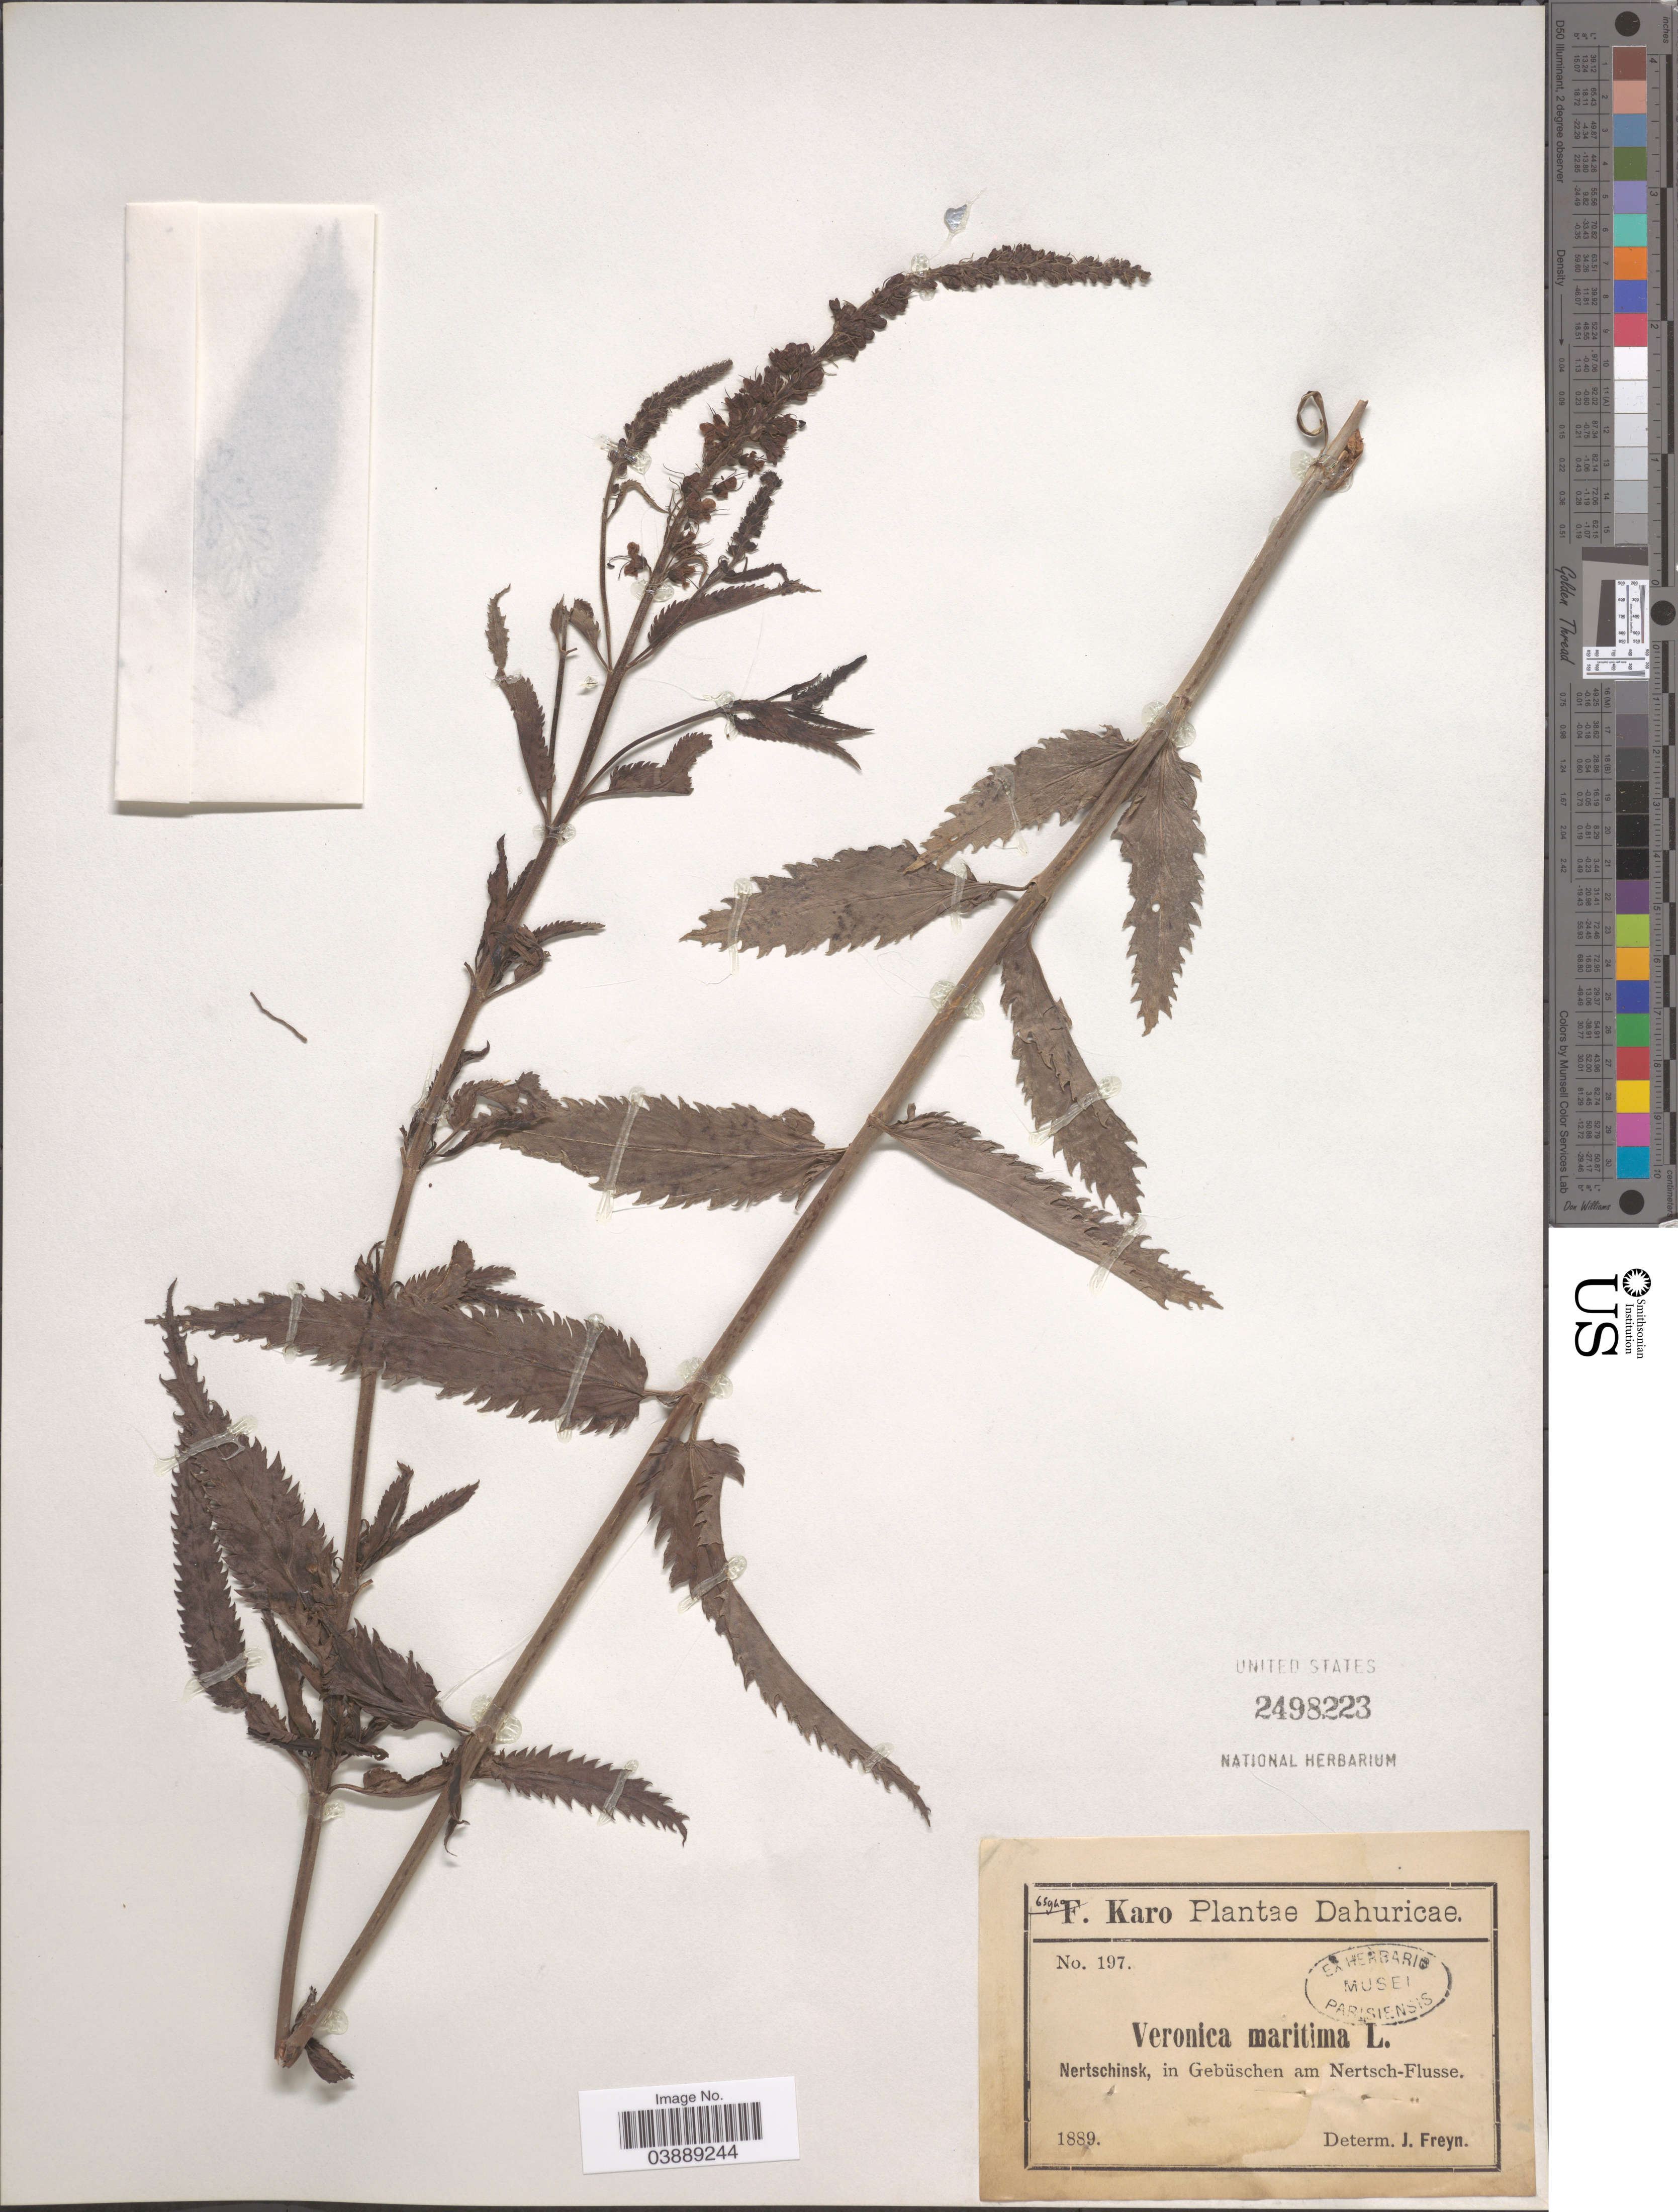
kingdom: Plantae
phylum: Tracheophyta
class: Magnoliopsida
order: Lamiales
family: Plantaginaceae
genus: Veronica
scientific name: Veronica longifolia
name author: L.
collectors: F. Karo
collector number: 197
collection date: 1889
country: Russian Federation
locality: Dahuricae. Nertschinsk, in Gebüschen am Nertsch-Flusse.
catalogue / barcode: US 2498223